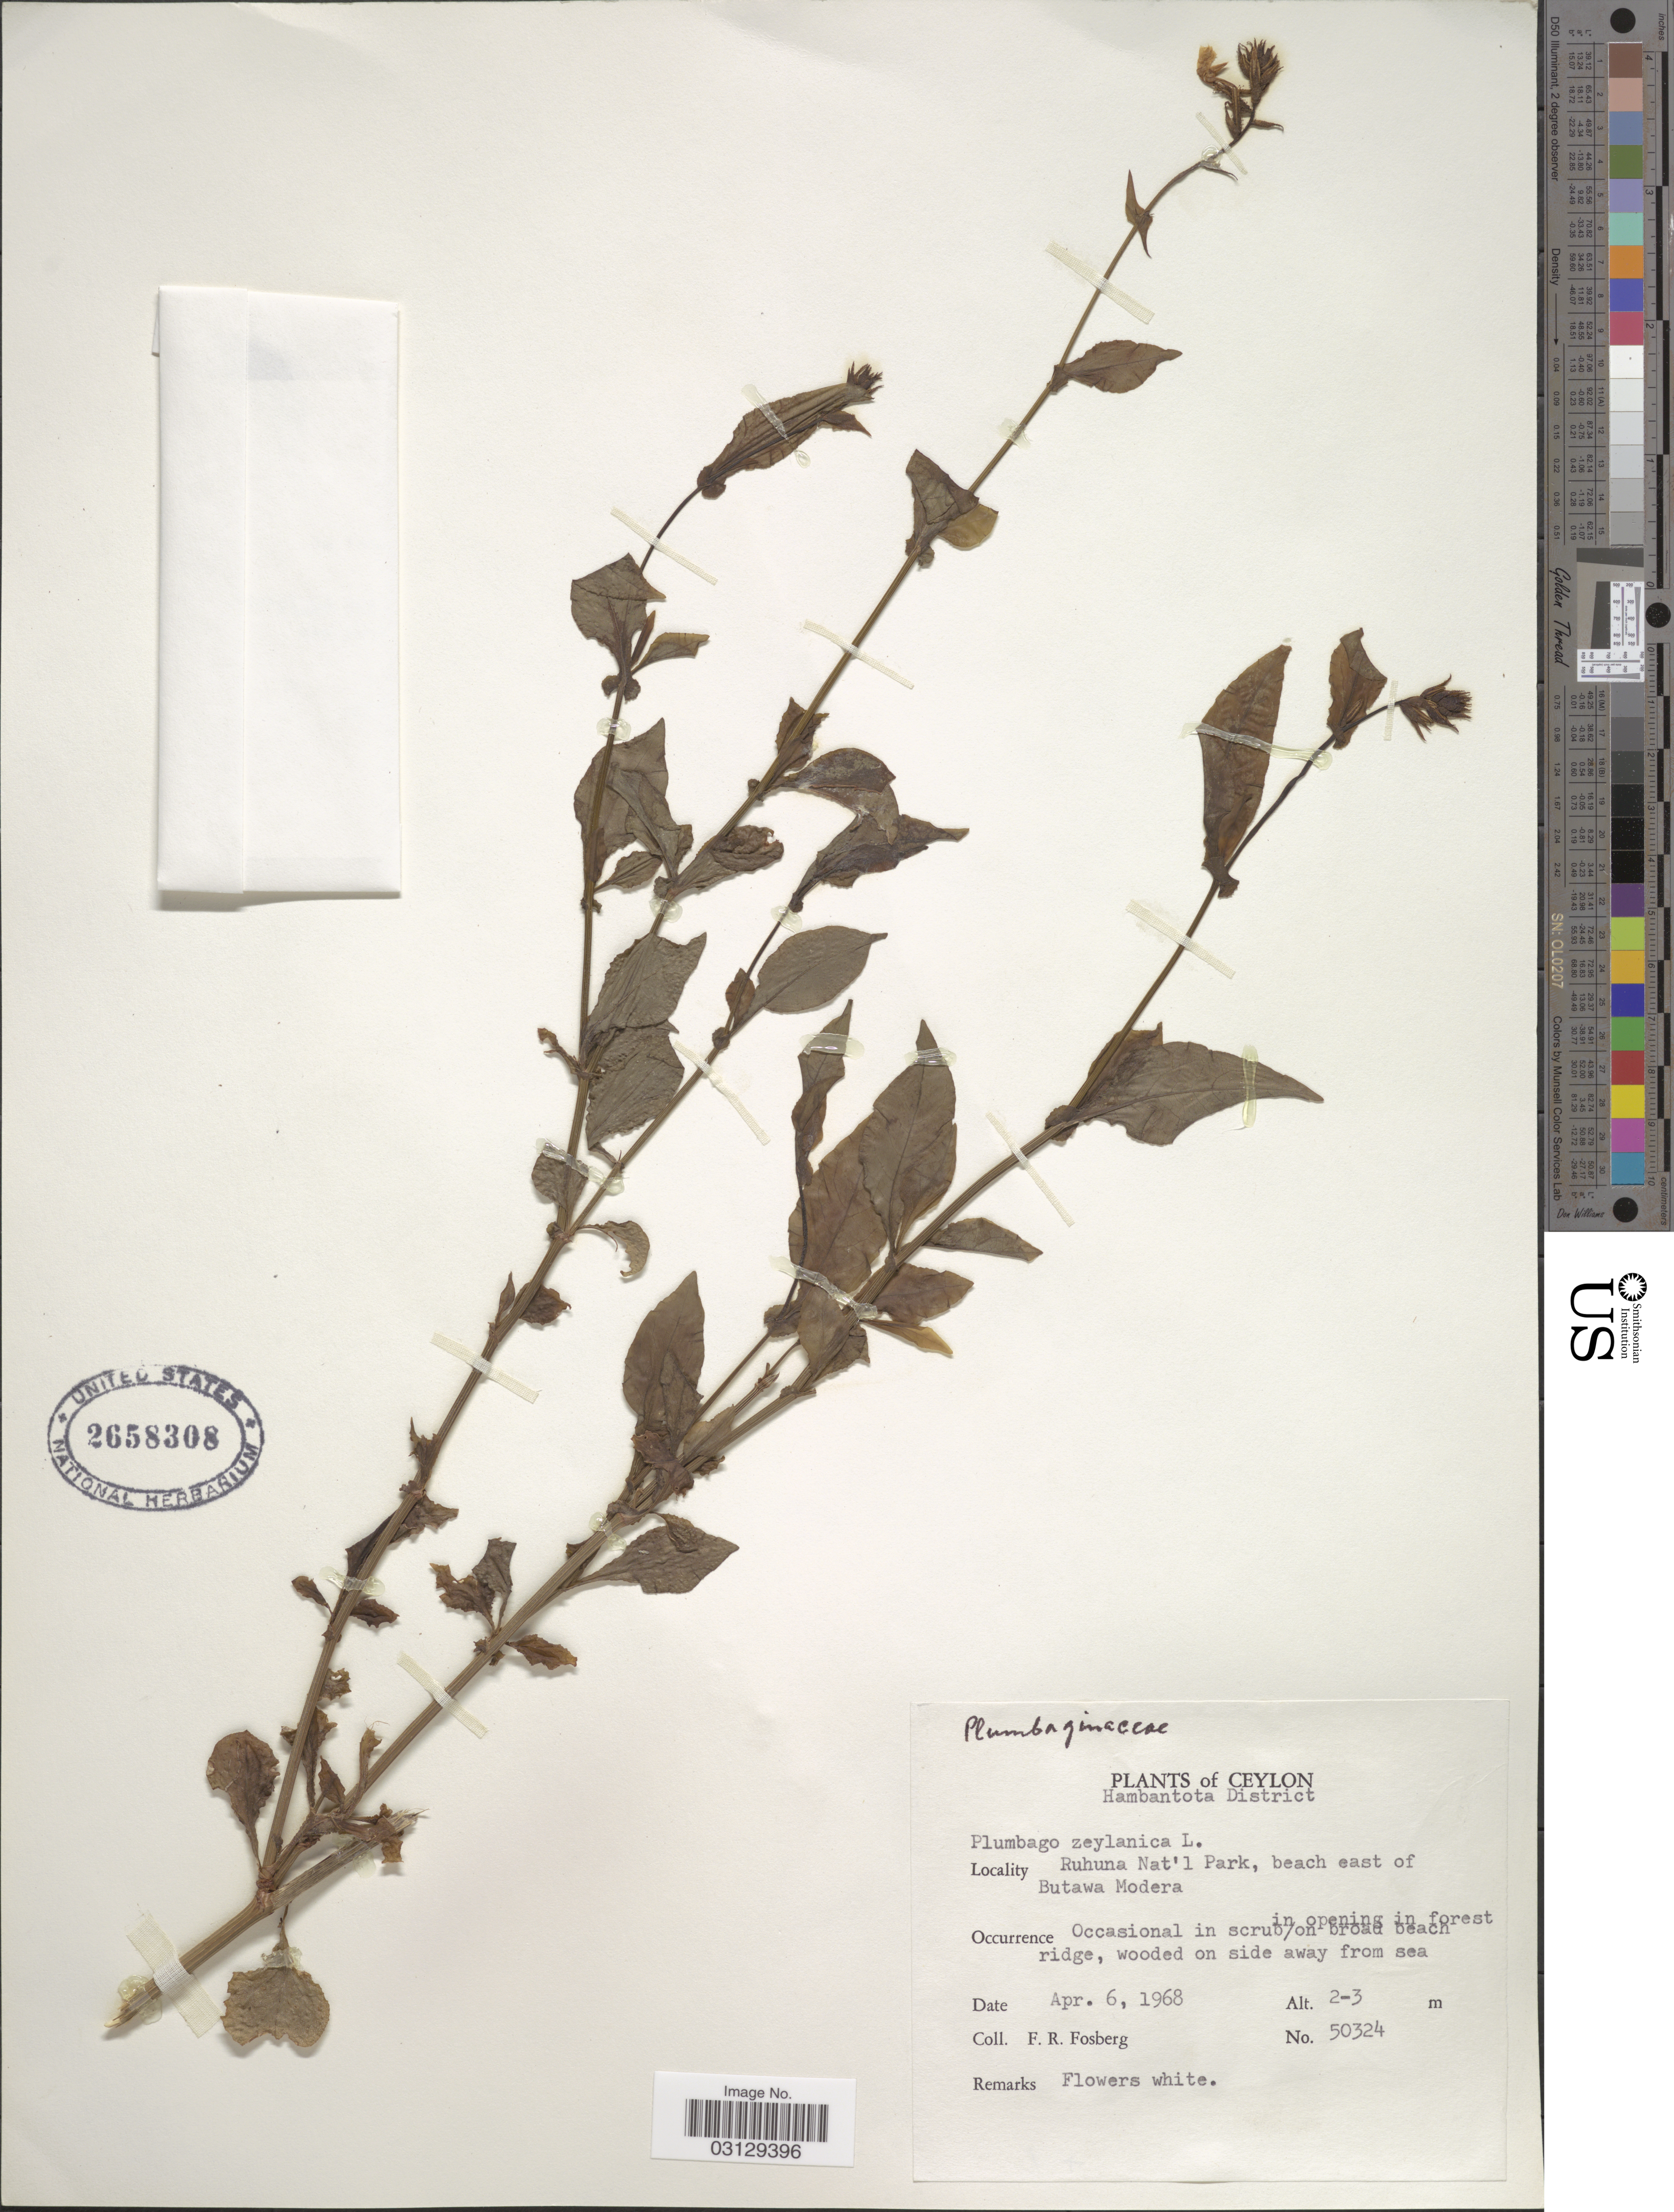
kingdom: Plantae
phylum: Tracheophyta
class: Magnoliopsida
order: Caryophyllales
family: Plumbaginaceae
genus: Plumbago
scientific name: Plumbago zeylanica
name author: L.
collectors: F. R. Fosberg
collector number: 50324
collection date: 1968-04-06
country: Sri Lanka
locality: Ceylon. Hambantota District. Ruhuna Nat'l Park, beach east of Butawa Modera.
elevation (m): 2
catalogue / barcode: US 2658308